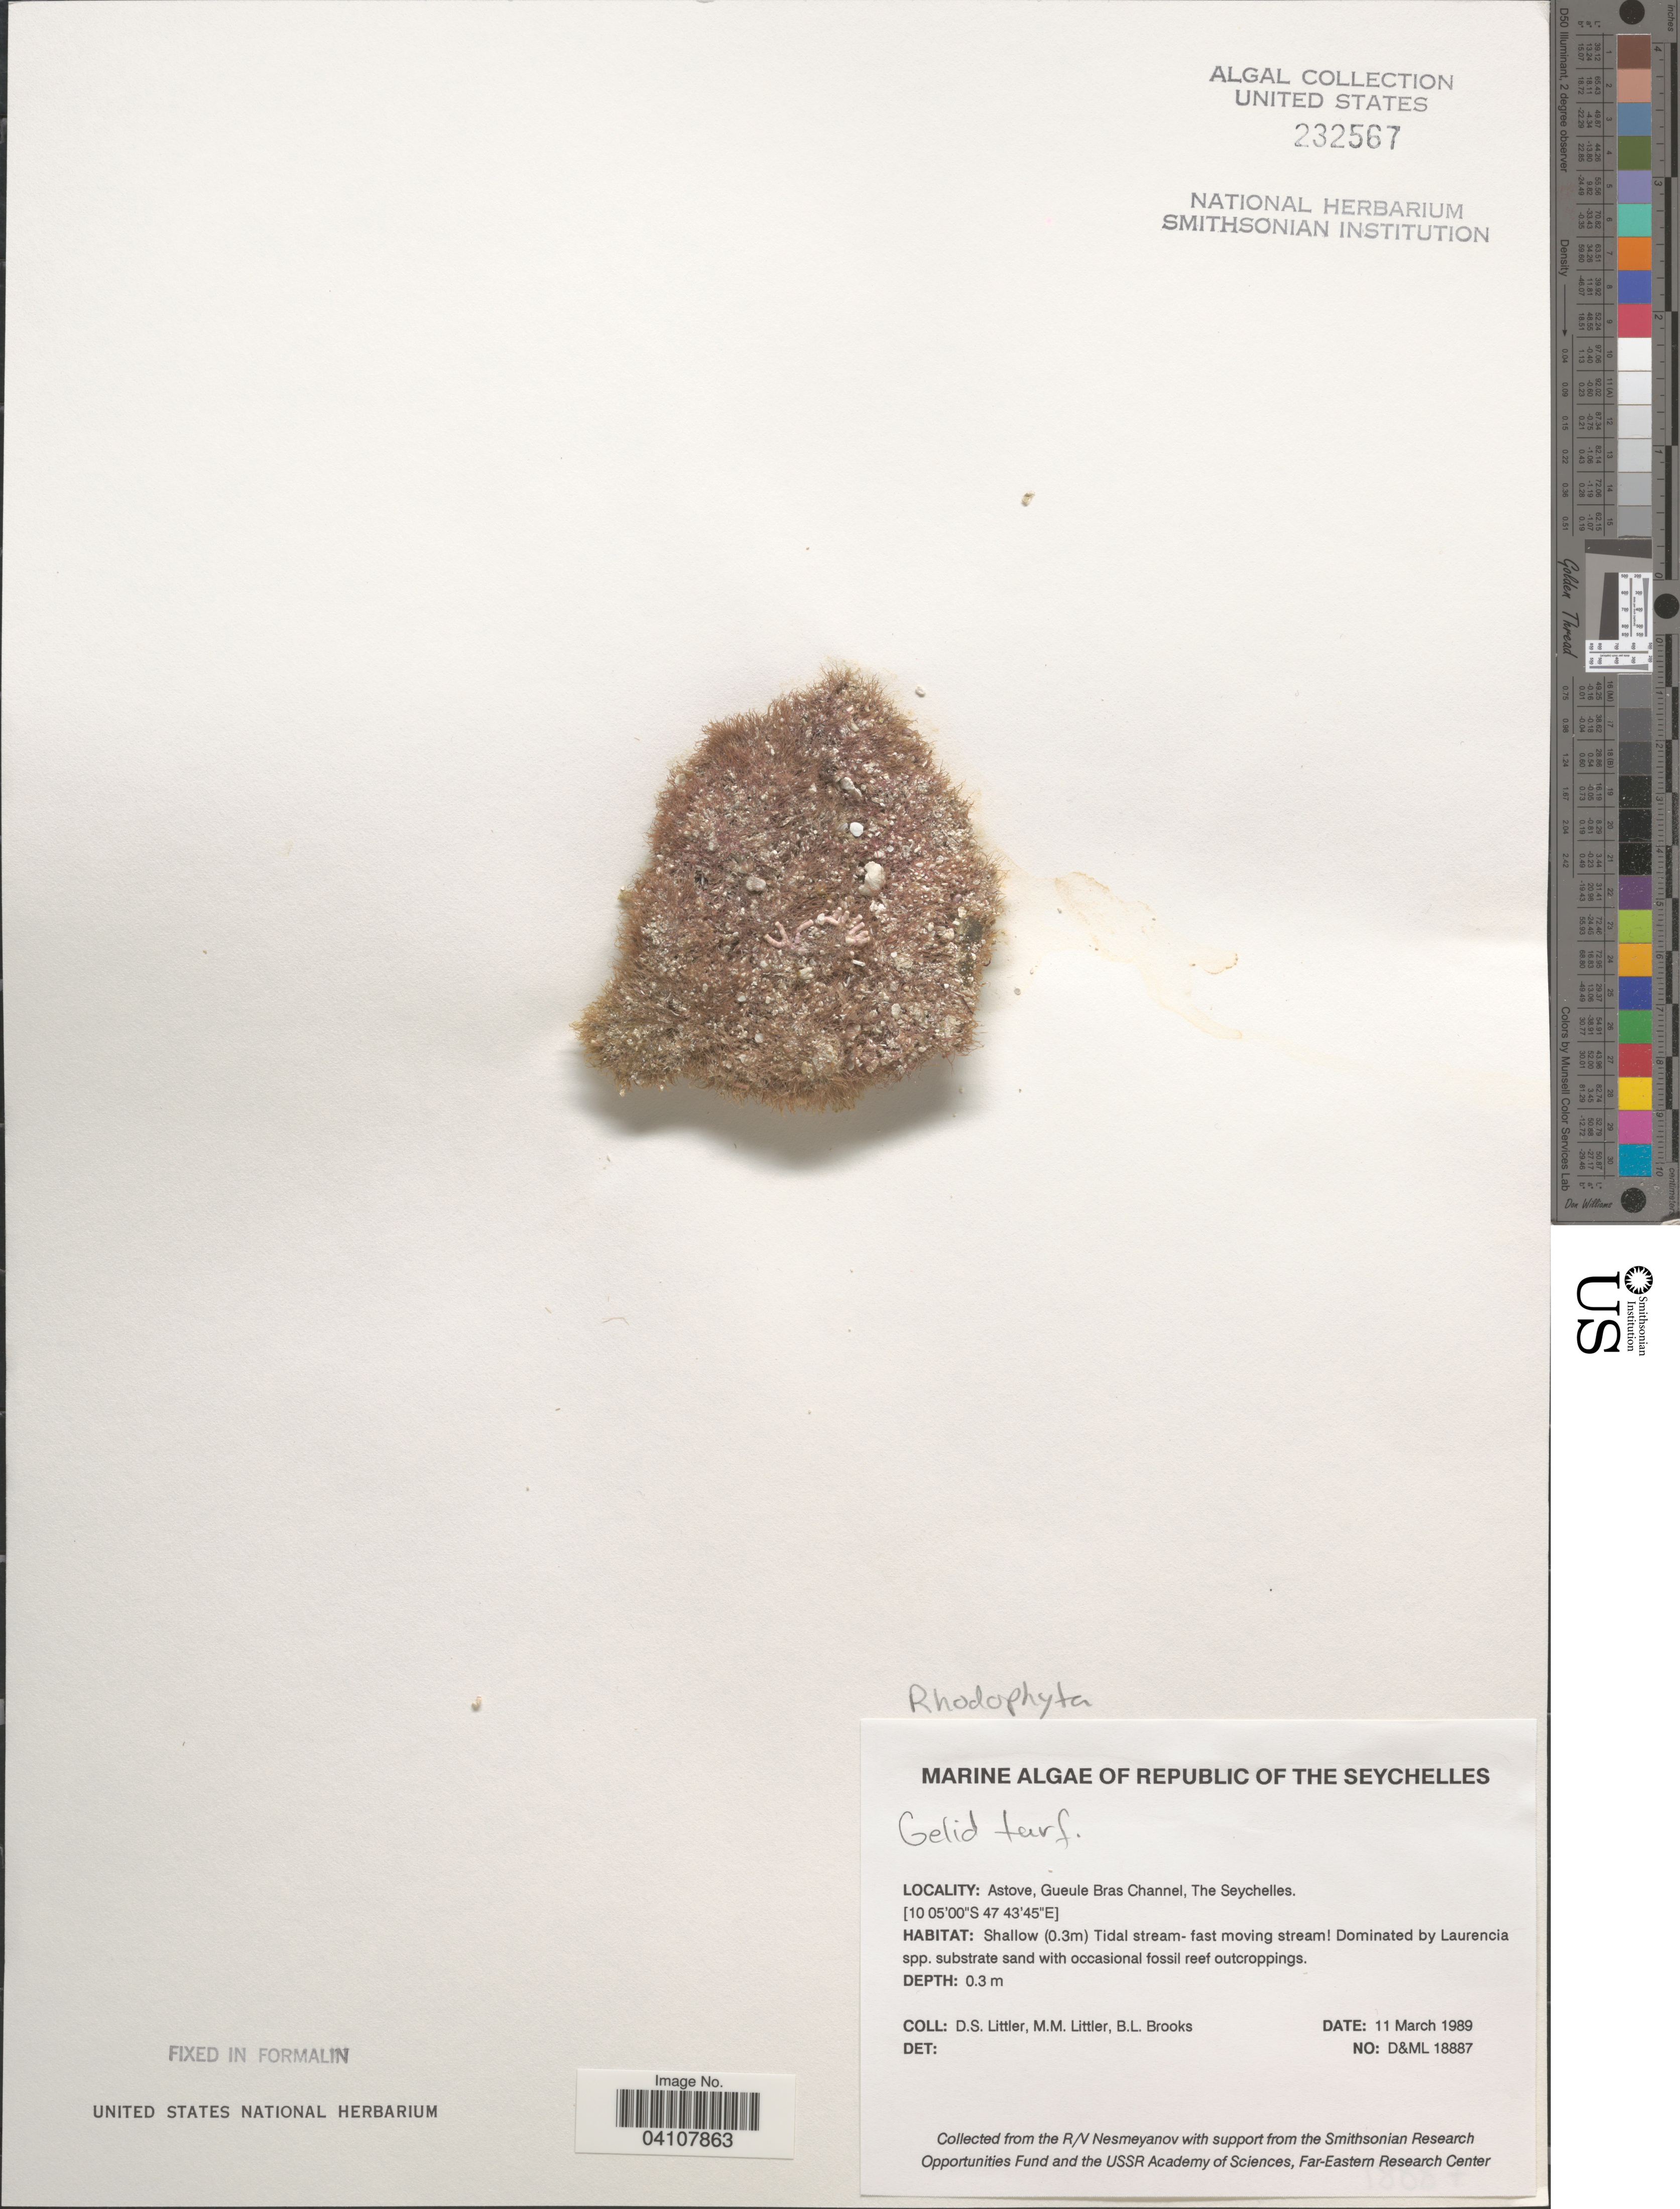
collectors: D. S. Littler & B. Brooks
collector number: D&ML18887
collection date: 1989-03-11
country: Seychelles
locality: Republic of the Seychelles. Astove, Gueule Bras Channel.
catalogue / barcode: US 232567